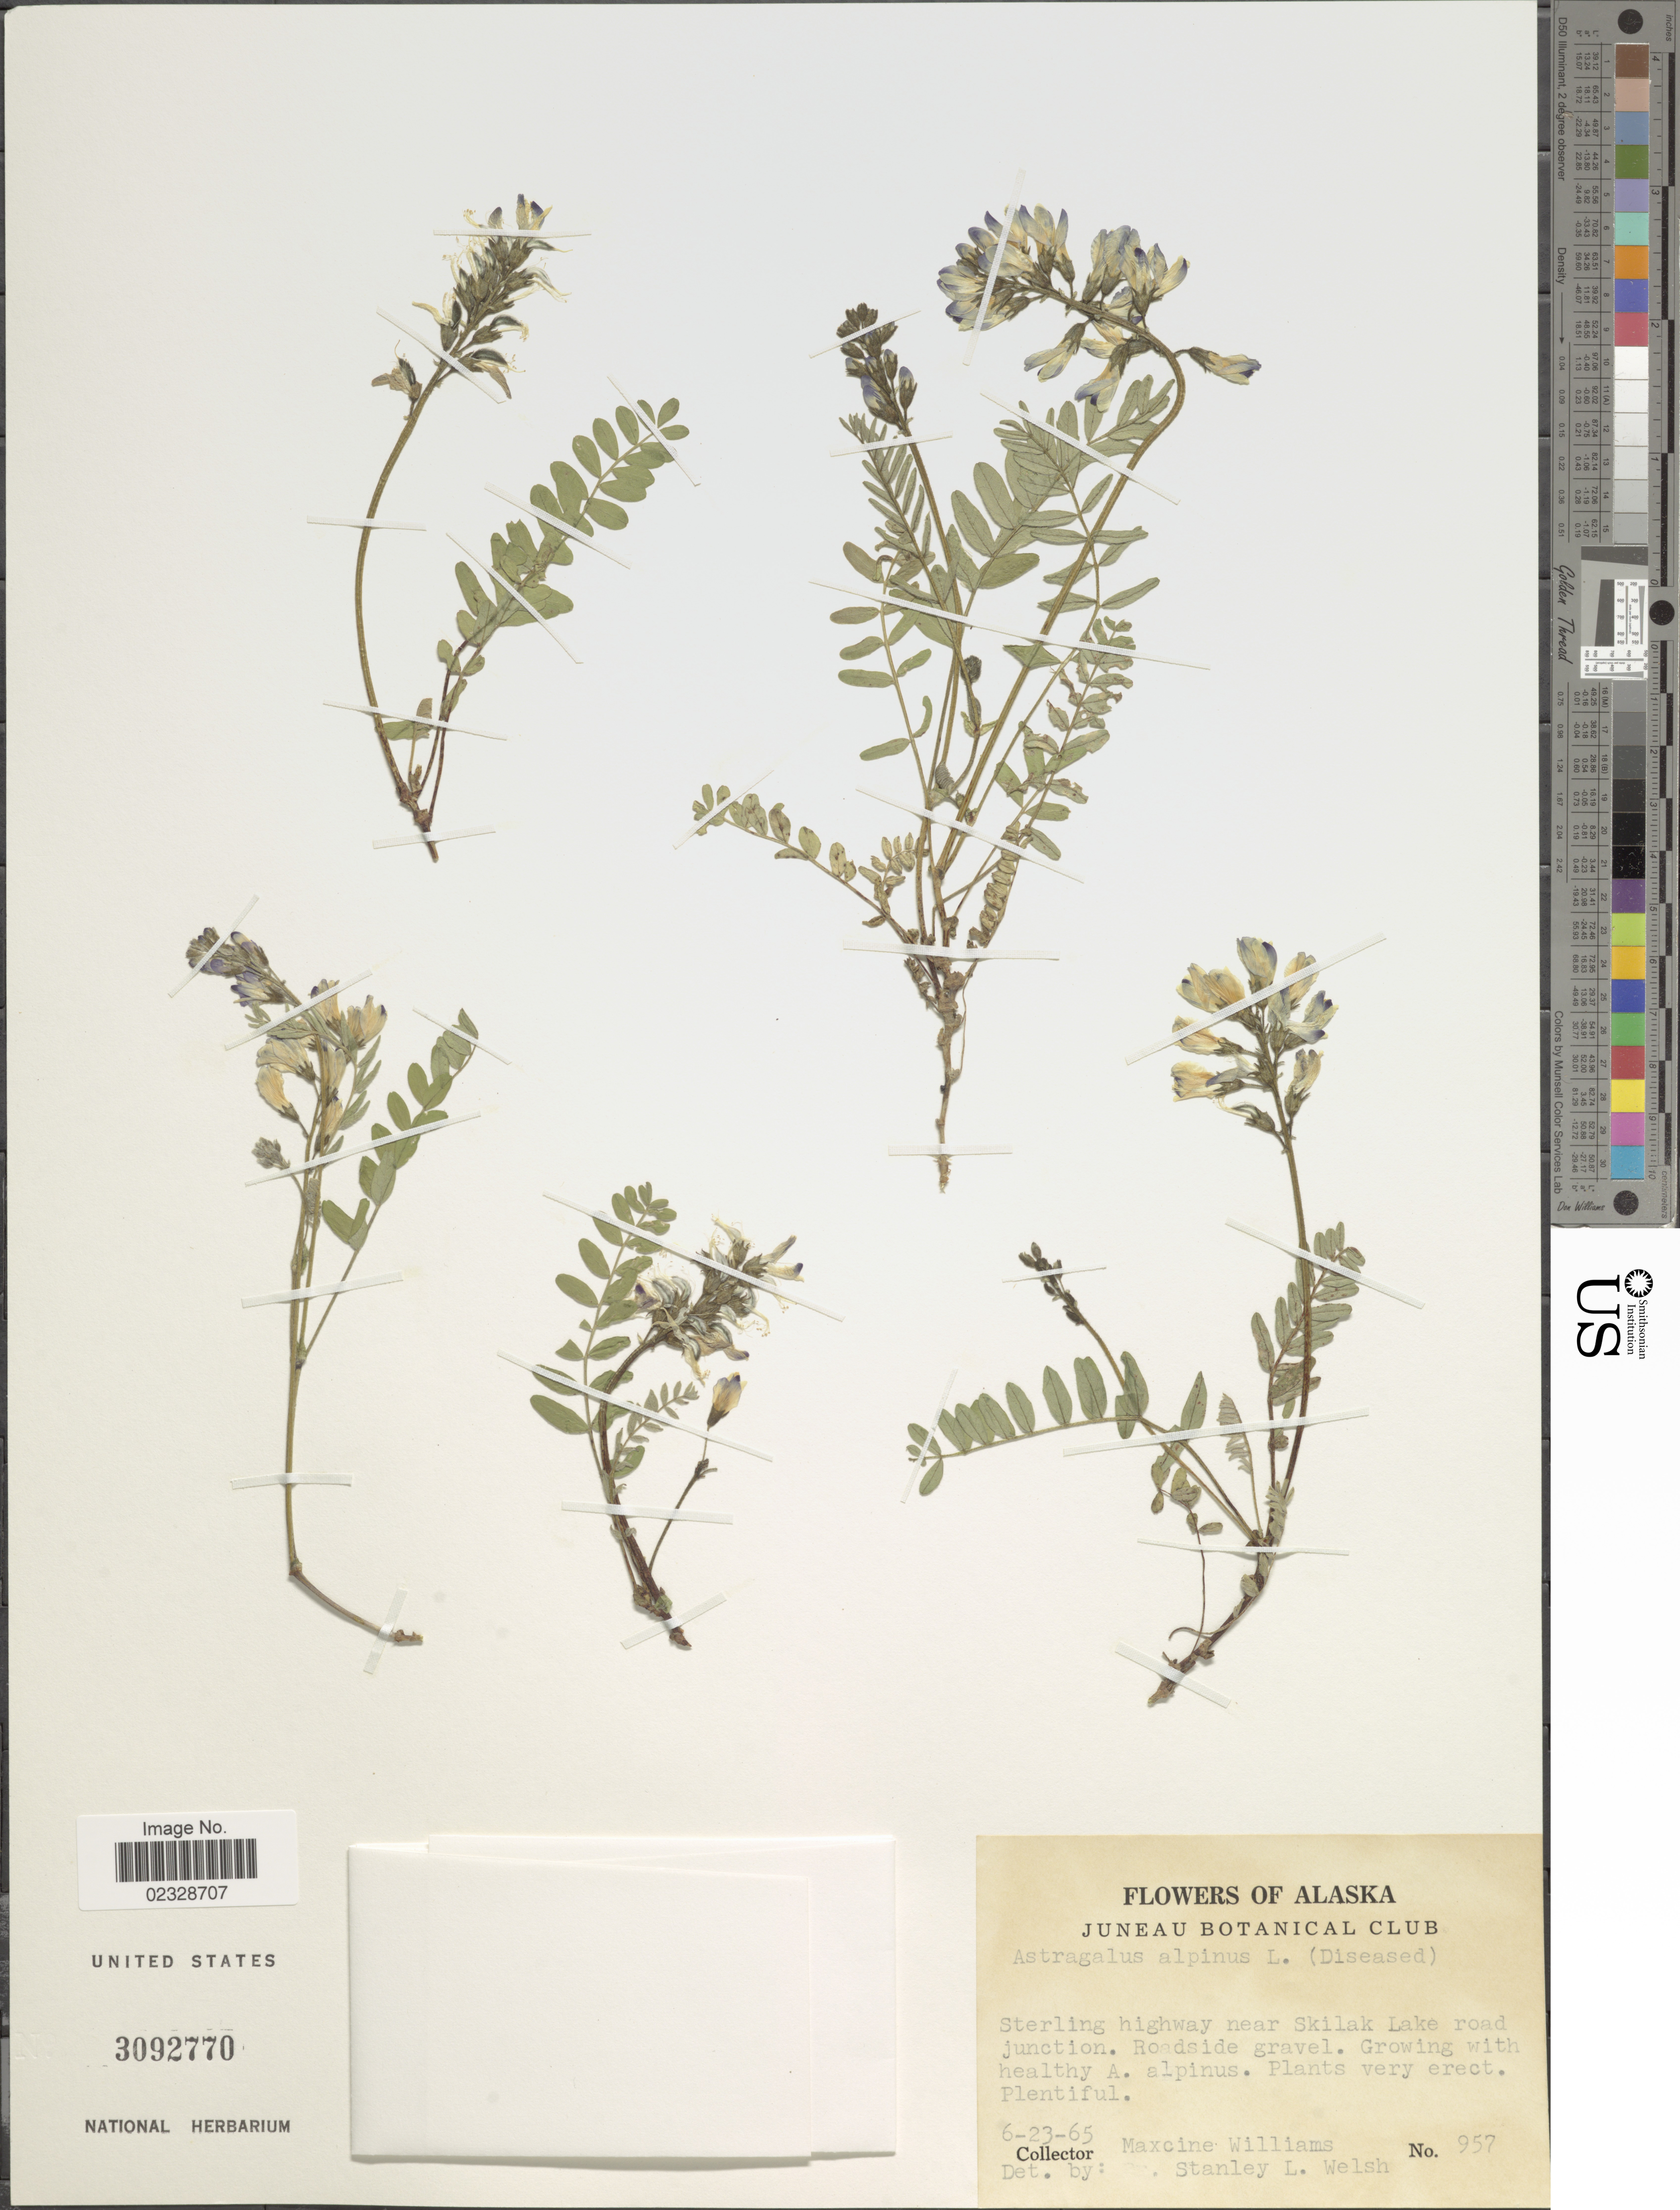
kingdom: Plantae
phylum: Tracheophyta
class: Magnoliopsida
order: Fabales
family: Fabaceae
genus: Astragalus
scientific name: Astragalus alpinus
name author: L.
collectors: Mr. Williams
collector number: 957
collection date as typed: Transcribed d/m/y: 23/6/65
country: United States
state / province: Alaska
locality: Sterling highway near Skilak Lake road junction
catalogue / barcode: US 3092770